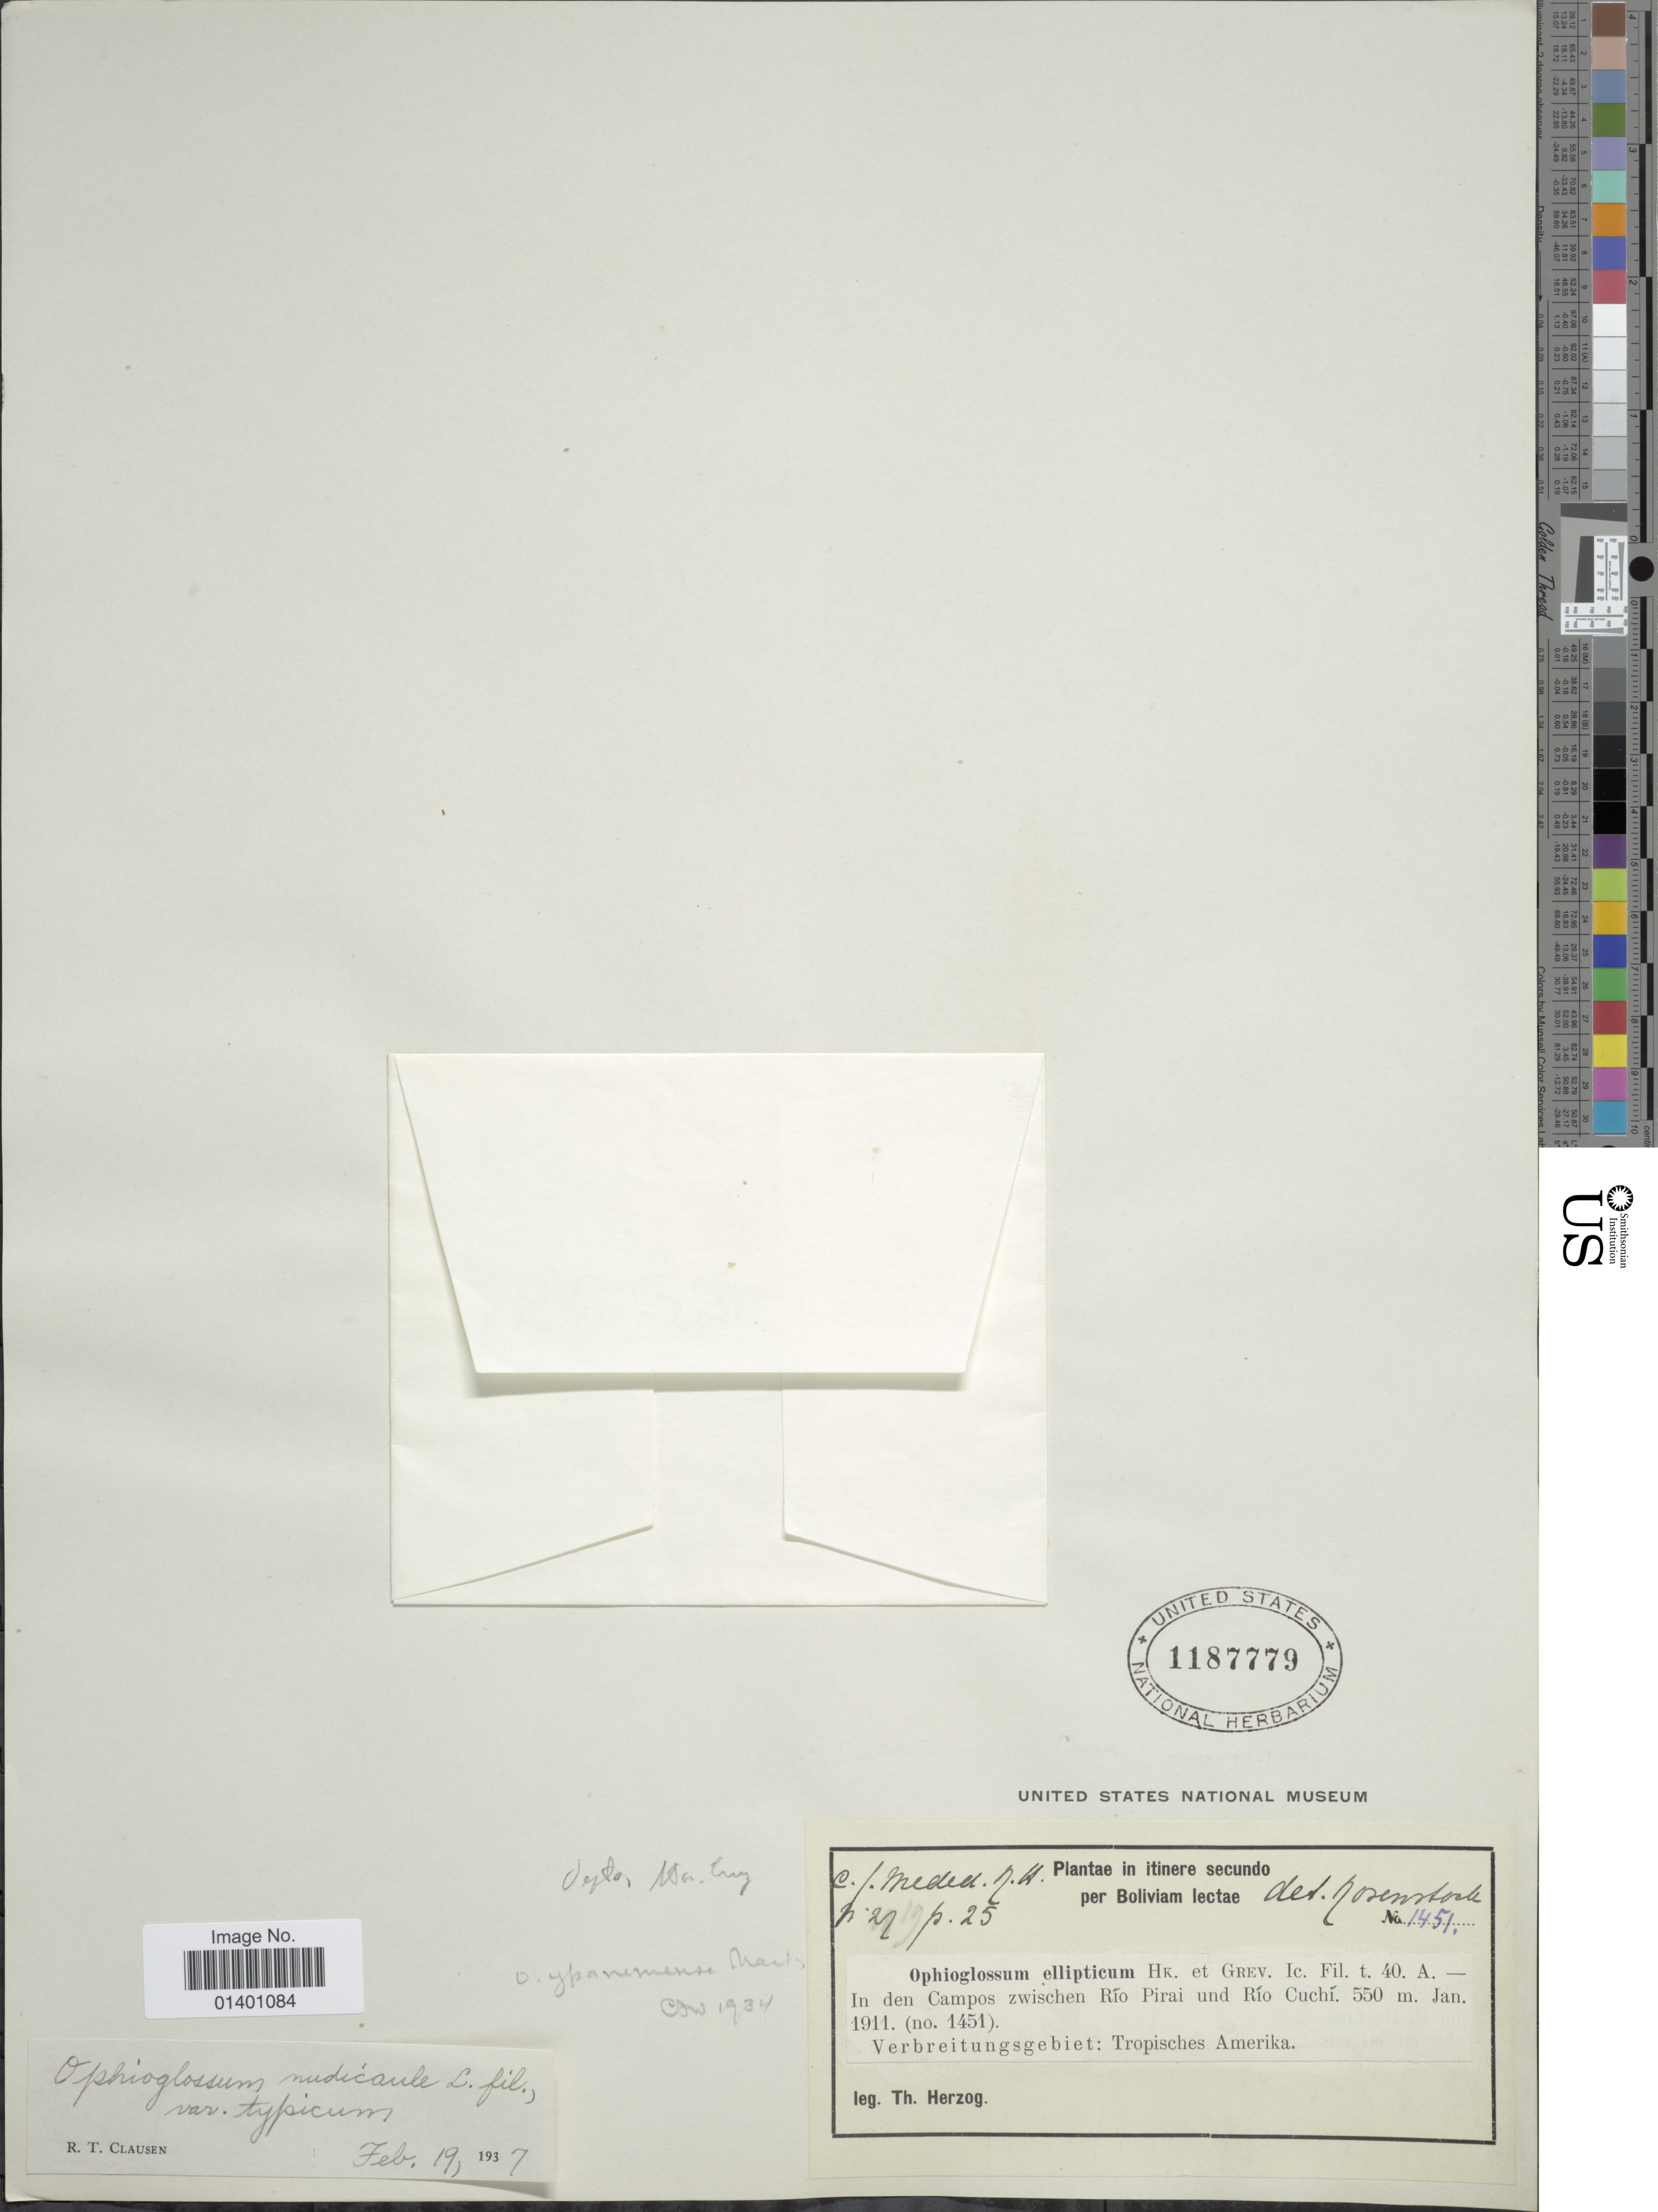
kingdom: Plantae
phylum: Tracheophyta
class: Polypodiopsida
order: Ophioglossales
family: Ophioglossaceae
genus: Ophioglossum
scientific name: Ophioglossum nudicaule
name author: L. f.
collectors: T. Herzog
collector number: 1451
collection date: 1911-01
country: Bolivia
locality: In den Campos zwischen Rio Pirai und Rio Cuchi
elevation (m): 550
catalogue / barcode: US 1187779